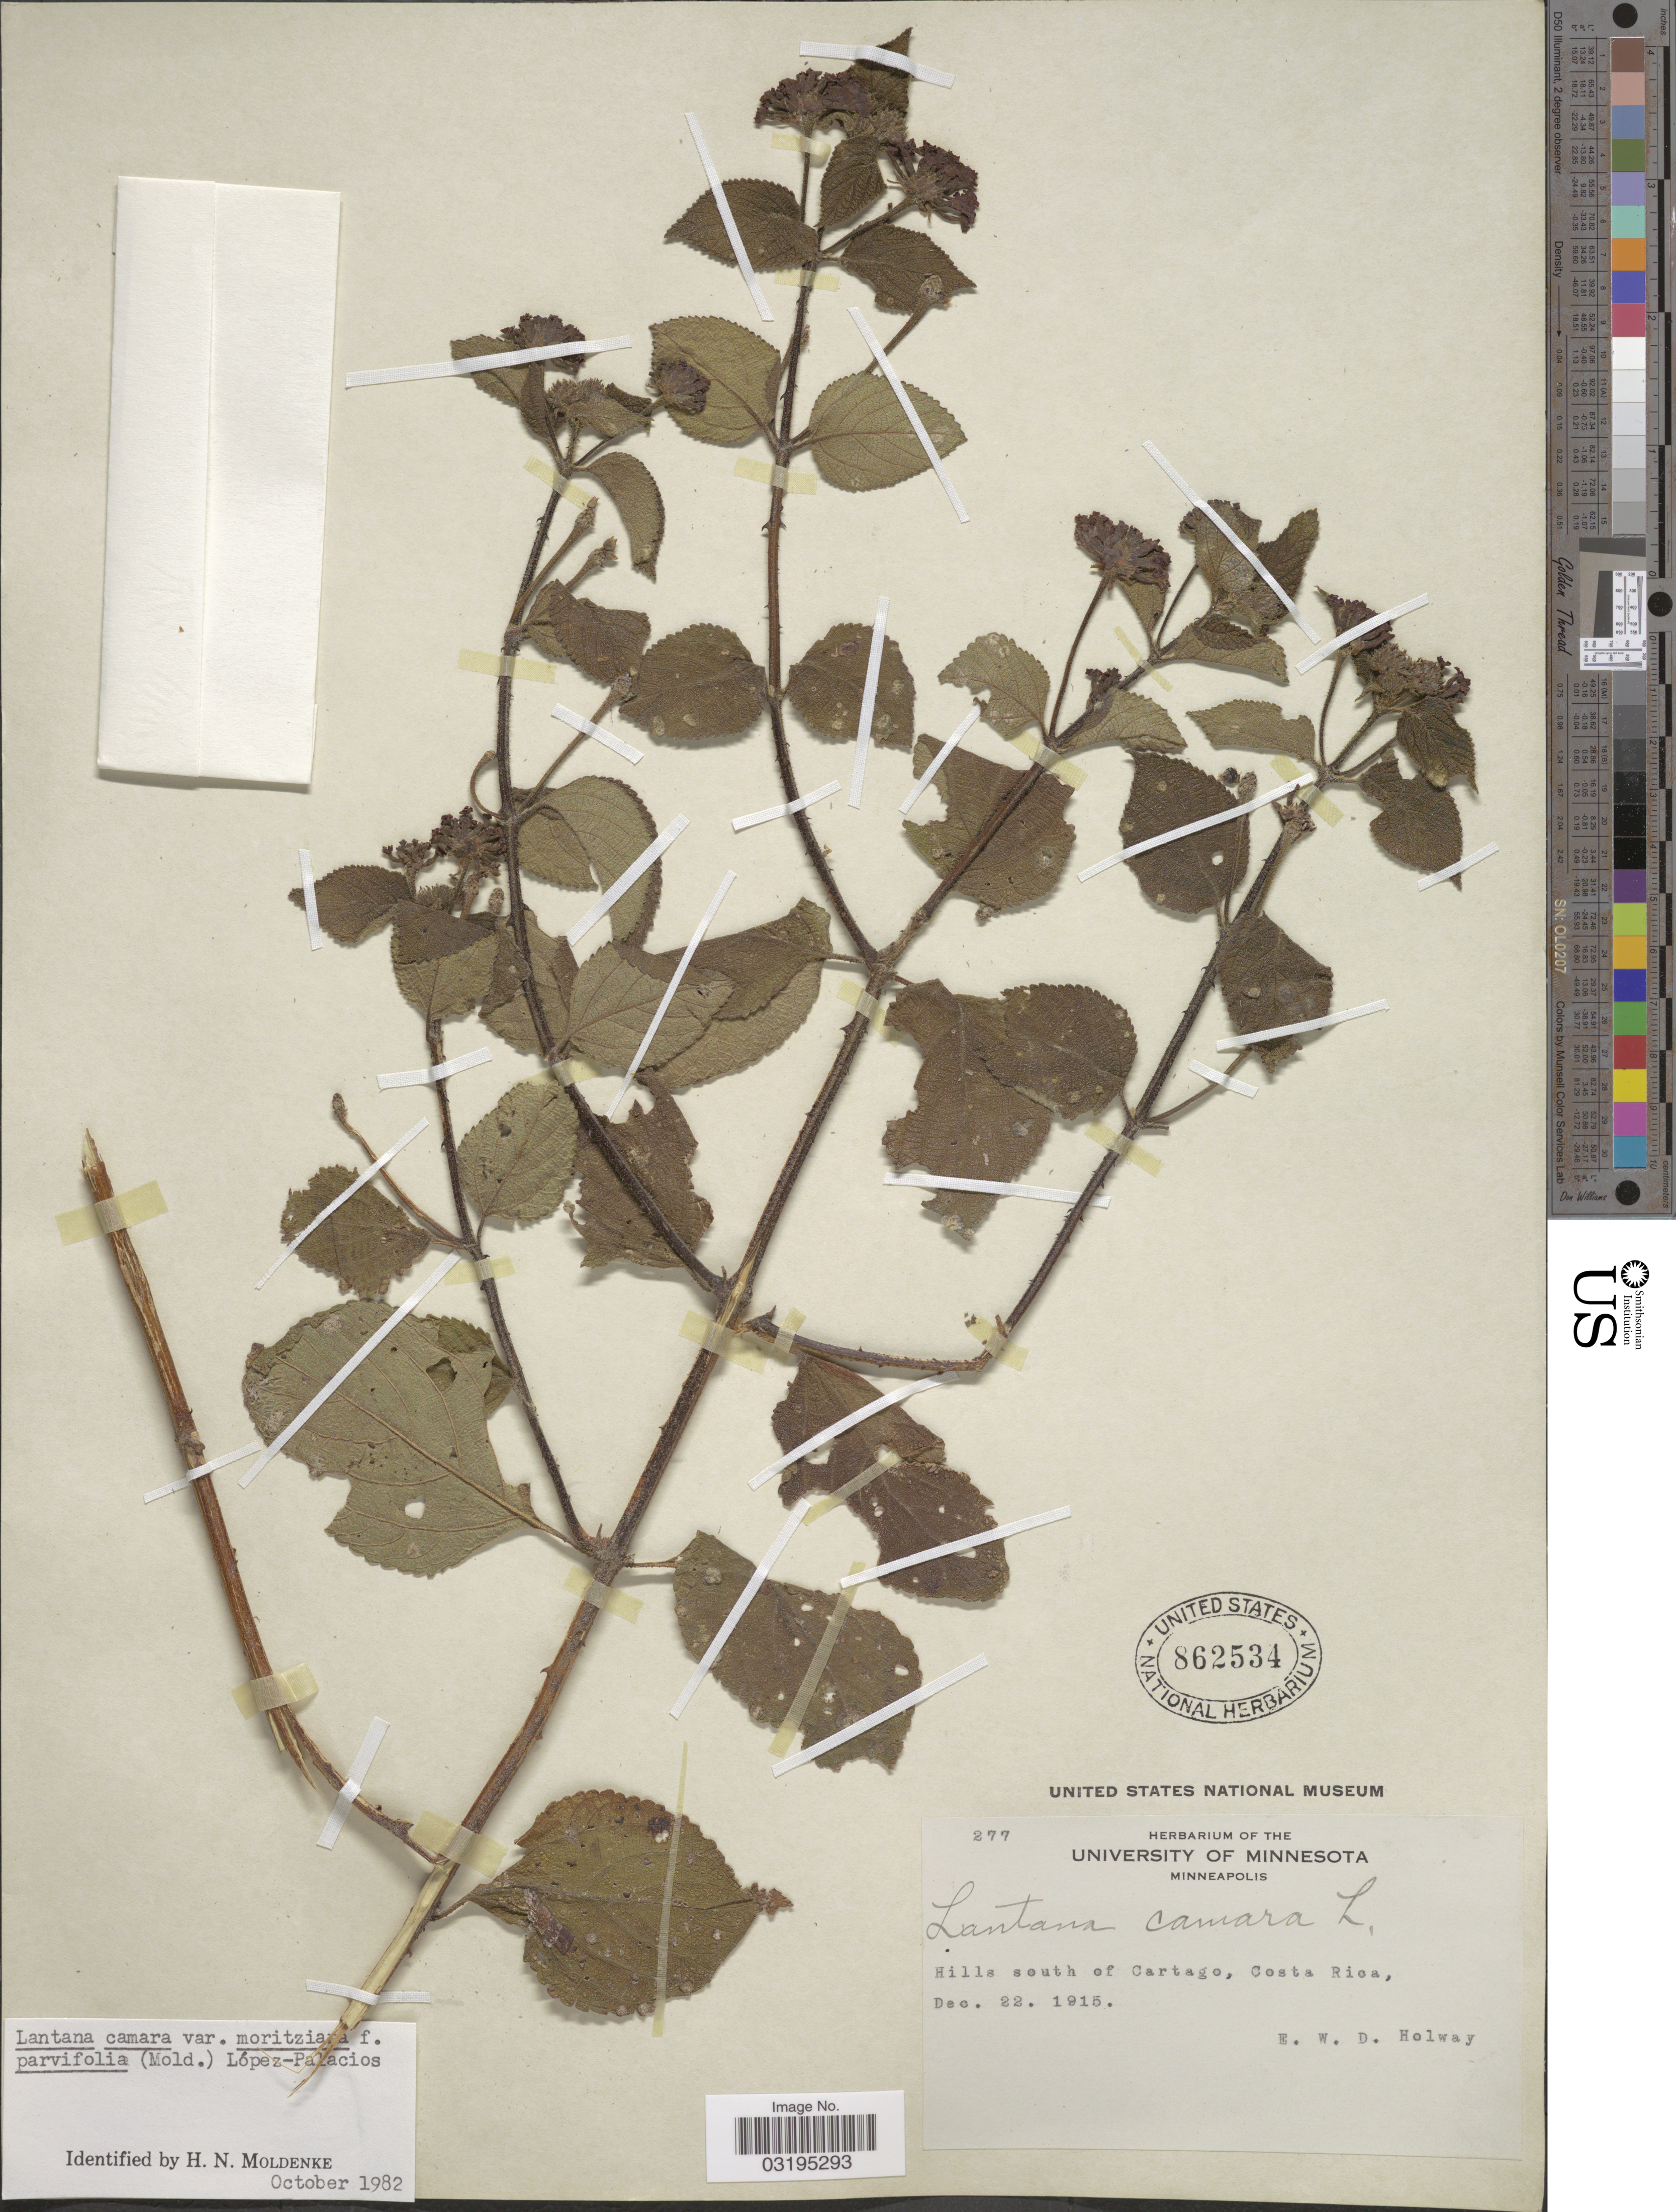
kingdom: Plantae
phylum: Tracheophyta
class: Magnoliopsida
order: Lamiales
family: Verbenaceae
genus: Lantana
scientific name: Lantana camara f. parvifolia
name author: Moldenke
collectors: E. W. D. Holway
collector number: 277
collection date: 1915-12-22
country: Costa Rica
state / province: Cartago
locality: Hills south of Cartago.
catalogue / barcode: US 862534